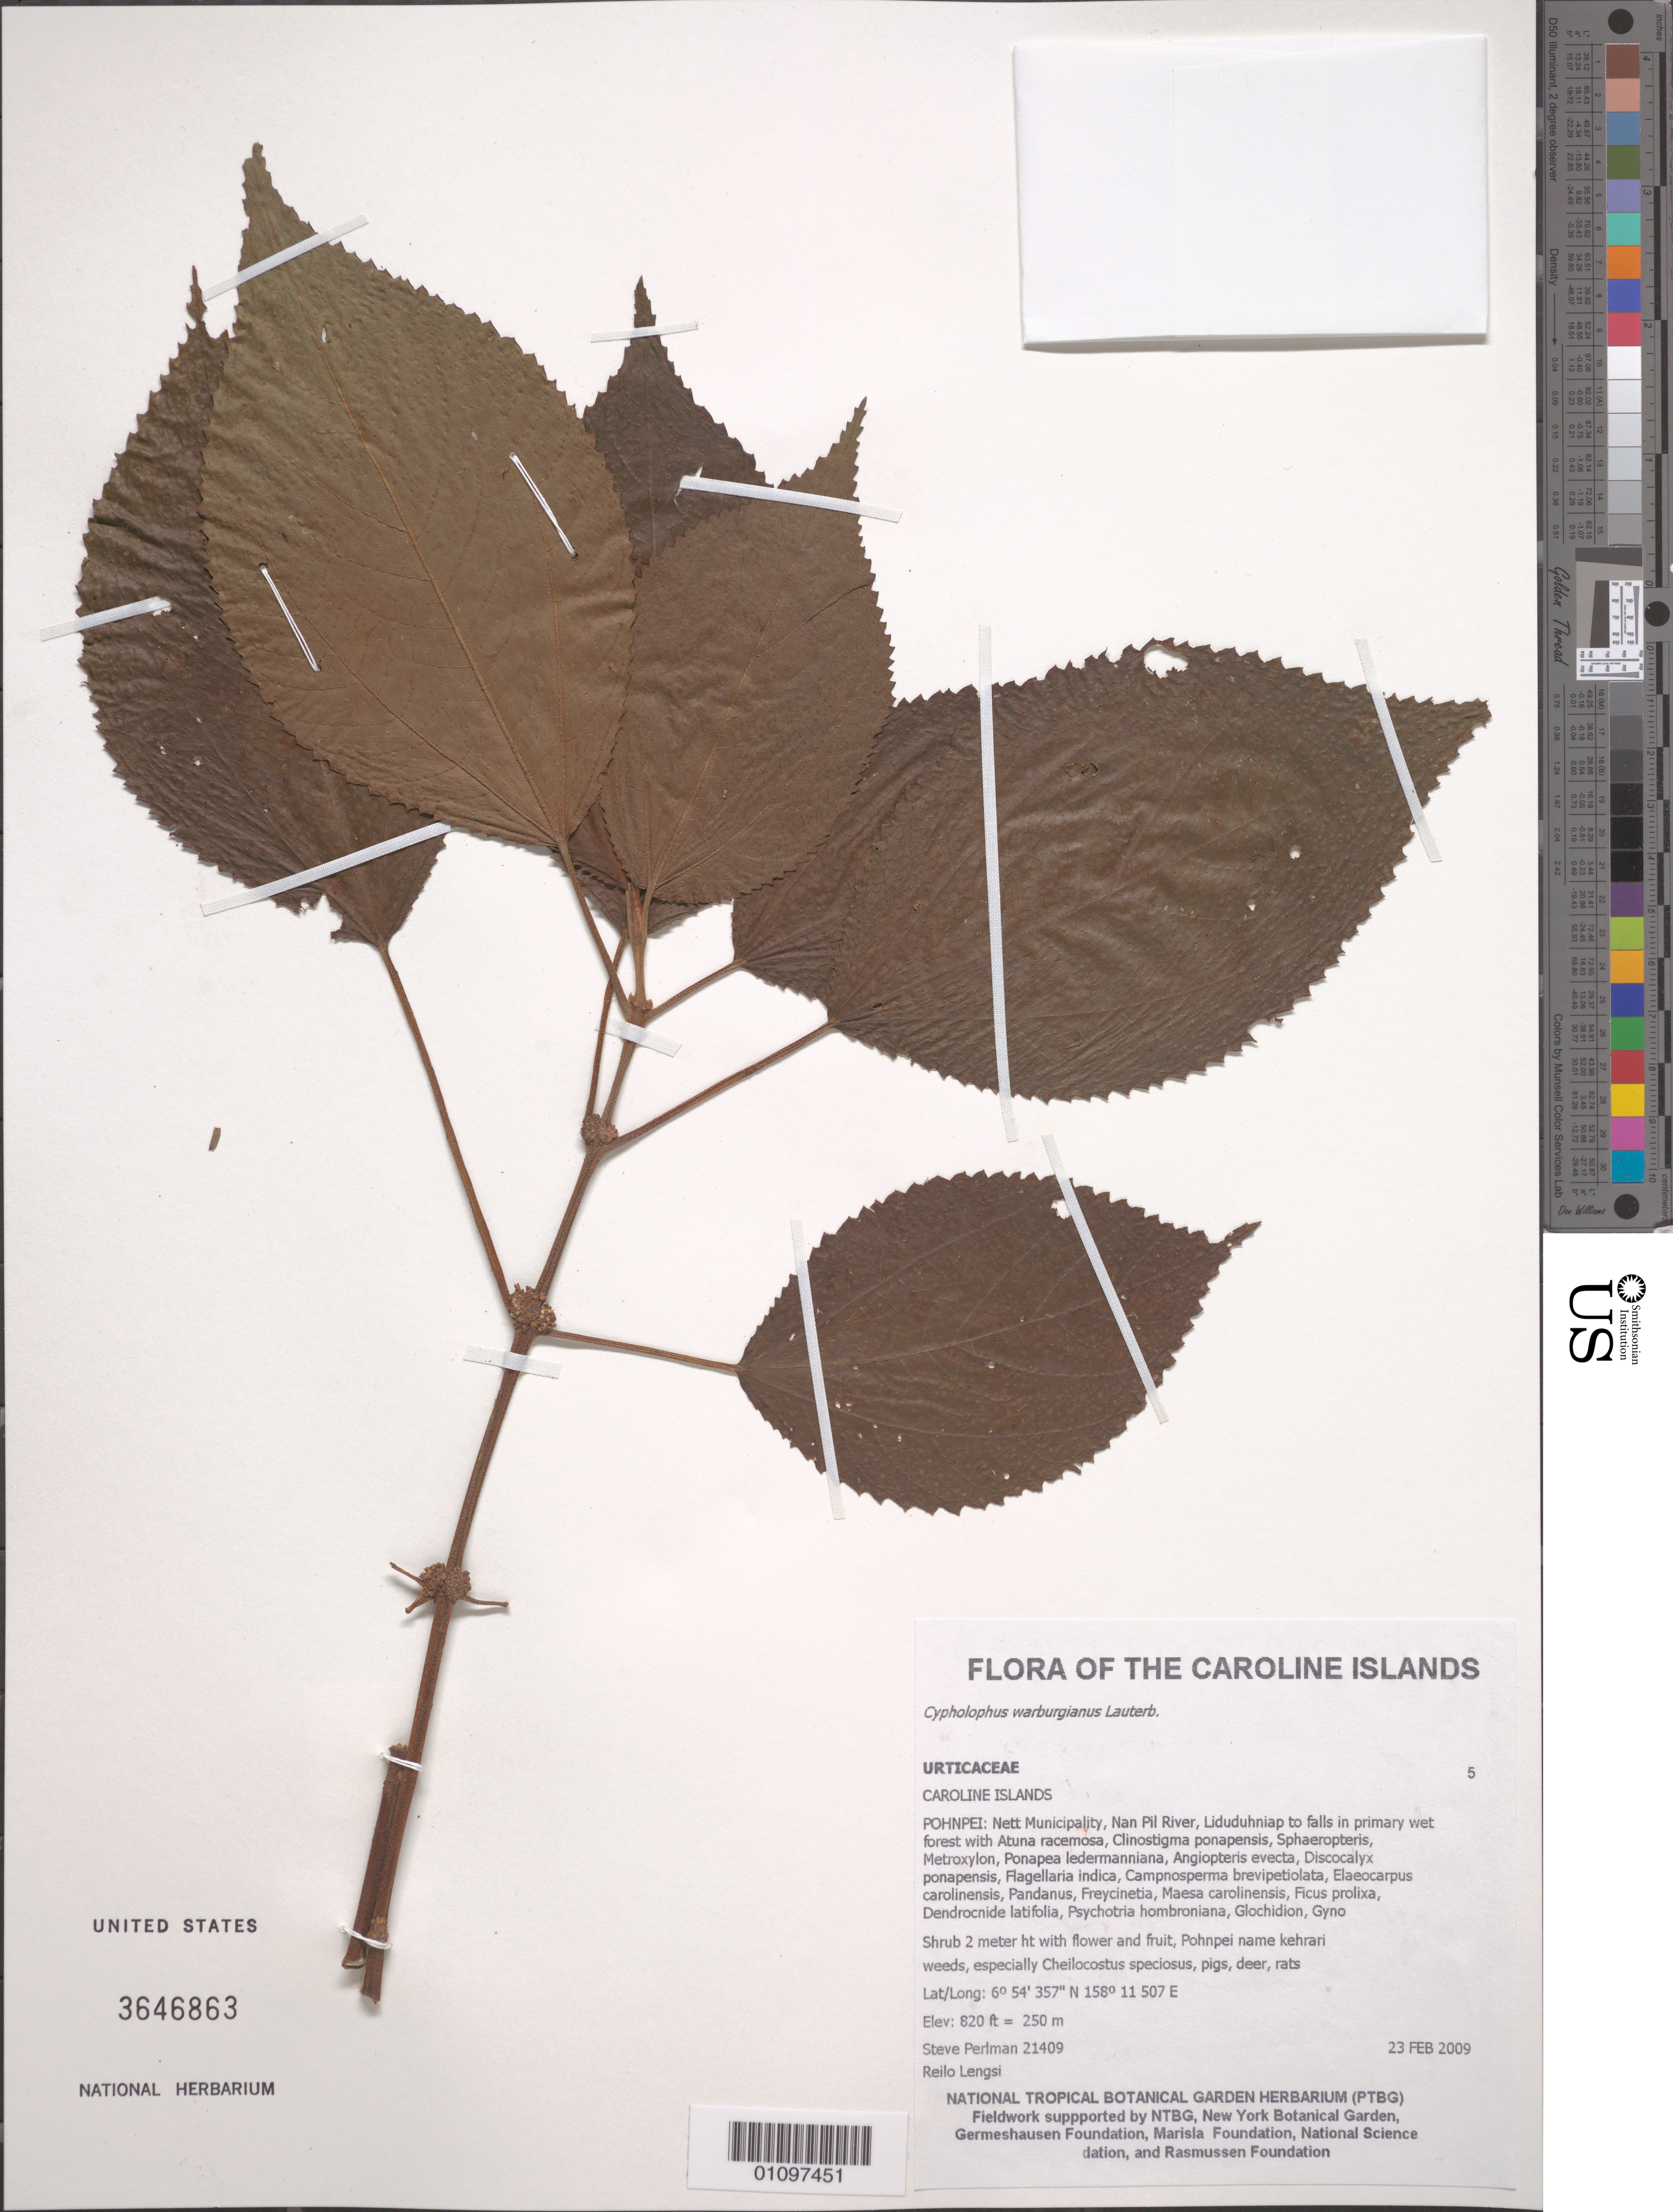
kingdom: Plantae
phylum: Tracheophyta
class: Magnoliopsida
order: Rosales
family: Urticaceae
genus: Cypholophus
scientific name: Cypholophus warburgianus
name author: Lauterb.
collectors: S. P. Perlman & R. Lengsi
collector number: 21409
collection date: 2009-02-23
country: Micronesia, Federated States of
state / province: Pohnpei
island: Pohnpei [Ponape]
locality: Nett Municipality, Nan Pil River, Liduduhniap to fall.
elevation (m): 250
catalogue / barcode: US 3646863